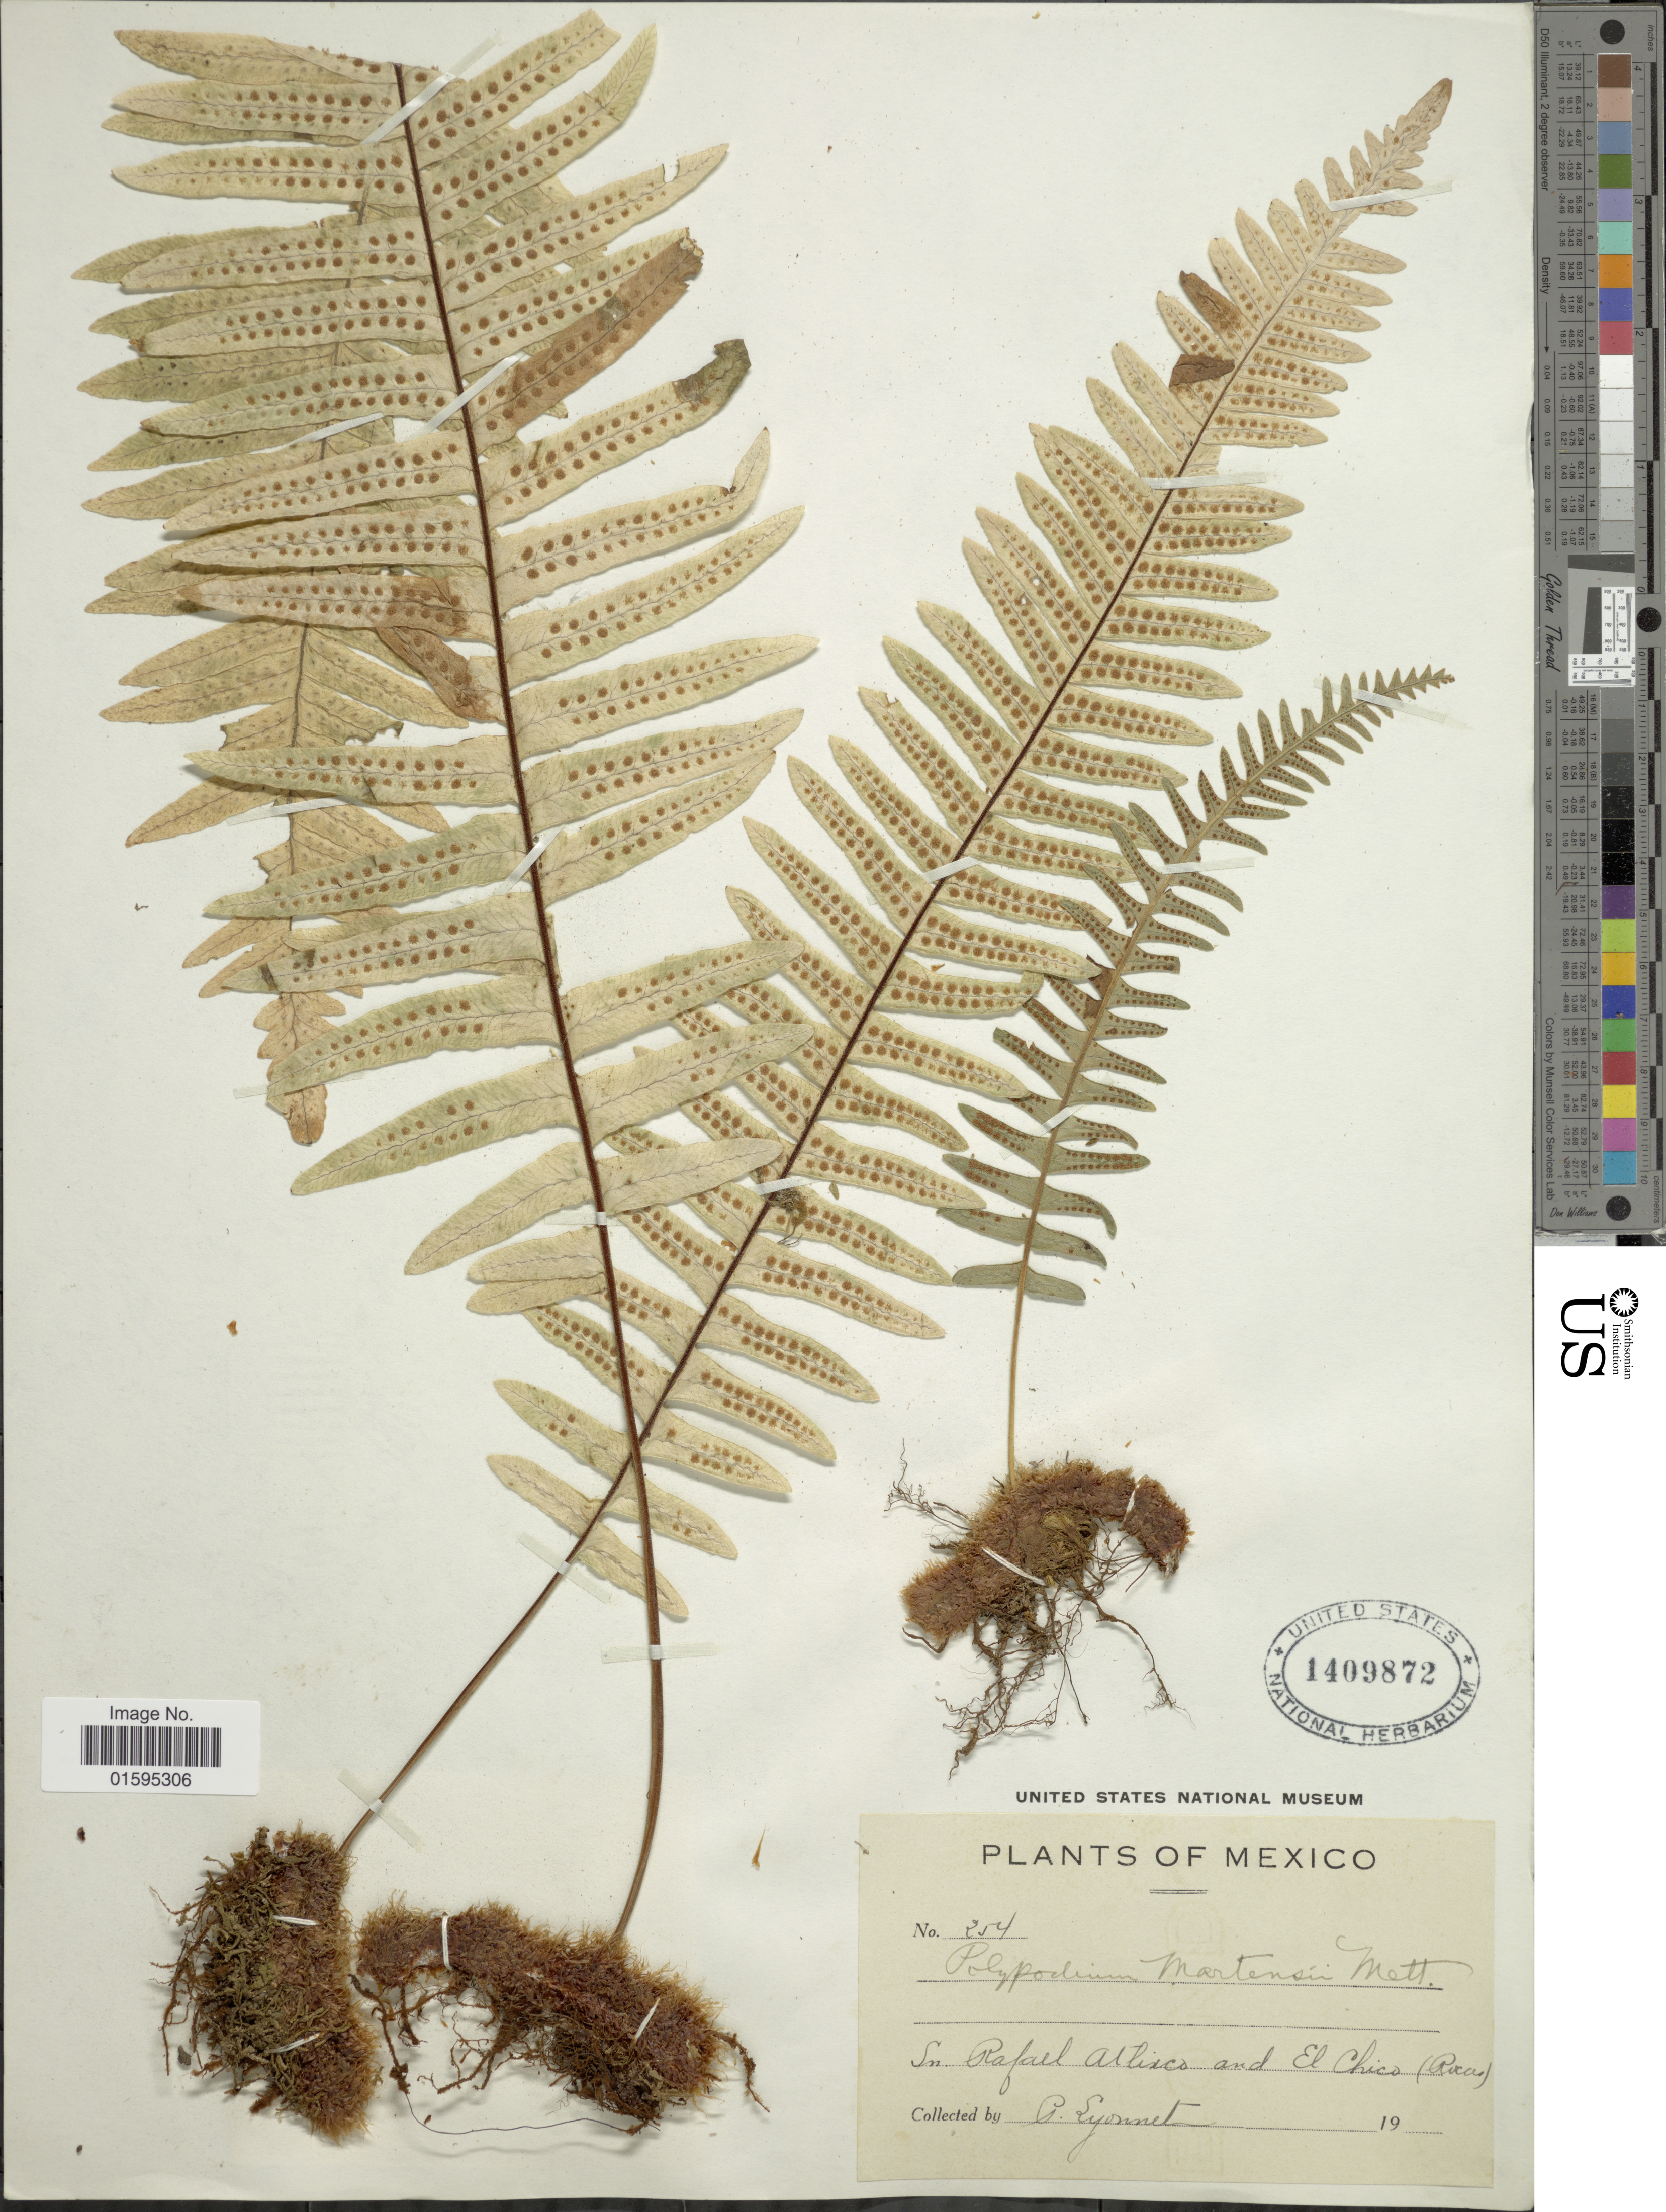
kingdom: Plantae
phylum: Tracheophyta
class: Polypodiopsida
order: Polypodiales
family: Polypodiaceae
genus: Polypodium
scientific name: Polypodium martensii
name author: Mett.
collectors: P. Lyonnet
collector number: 254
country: Mexico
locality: Sn Rafael Atlixco and El Chico (Rocas)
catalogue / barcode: US 1409872